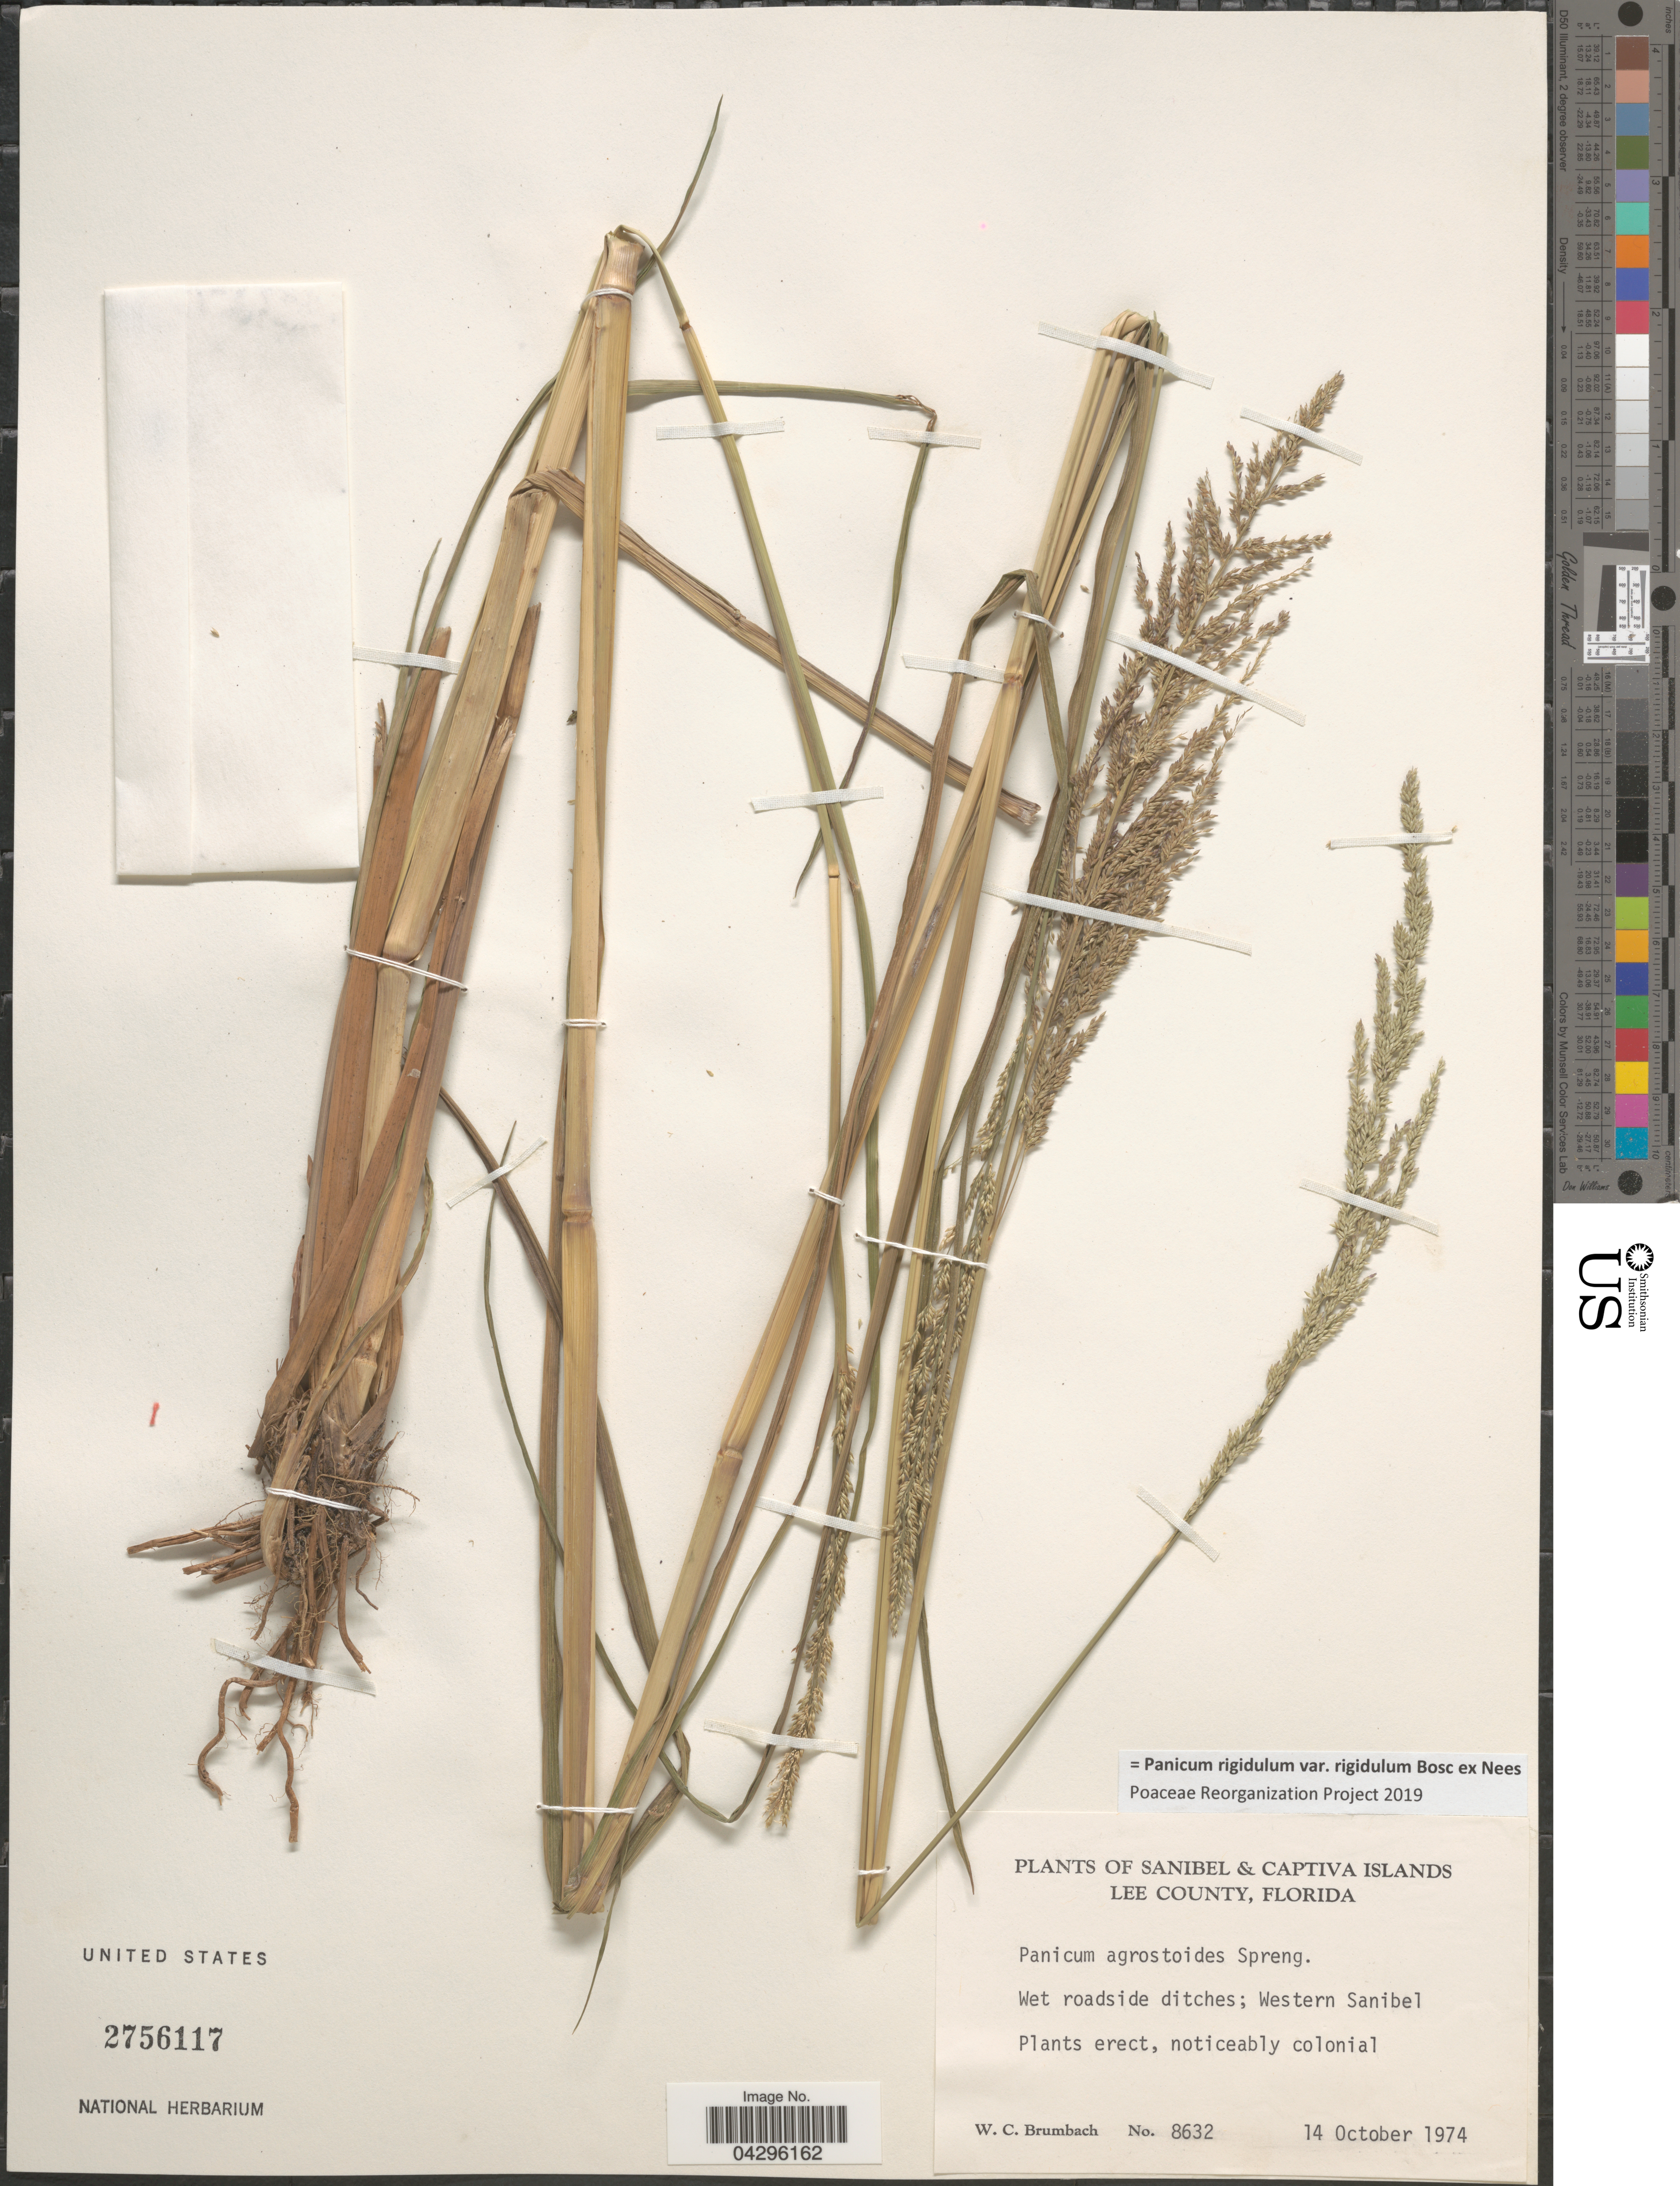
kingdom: Plantae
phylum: Tracheophyta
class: Liliopsida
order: Poales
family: Poaceae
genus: Panicum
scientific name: Panicum rigidulum var. rigidulum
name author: Bosc ex Nees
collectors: W. C. Brumbach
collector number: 8632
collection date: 1974-10-14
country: United States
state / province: Florida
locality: Sanibel & Captiva Islands. Lee County. Wet roadside ditches; Western Sanibel.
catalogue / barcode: US 2756117